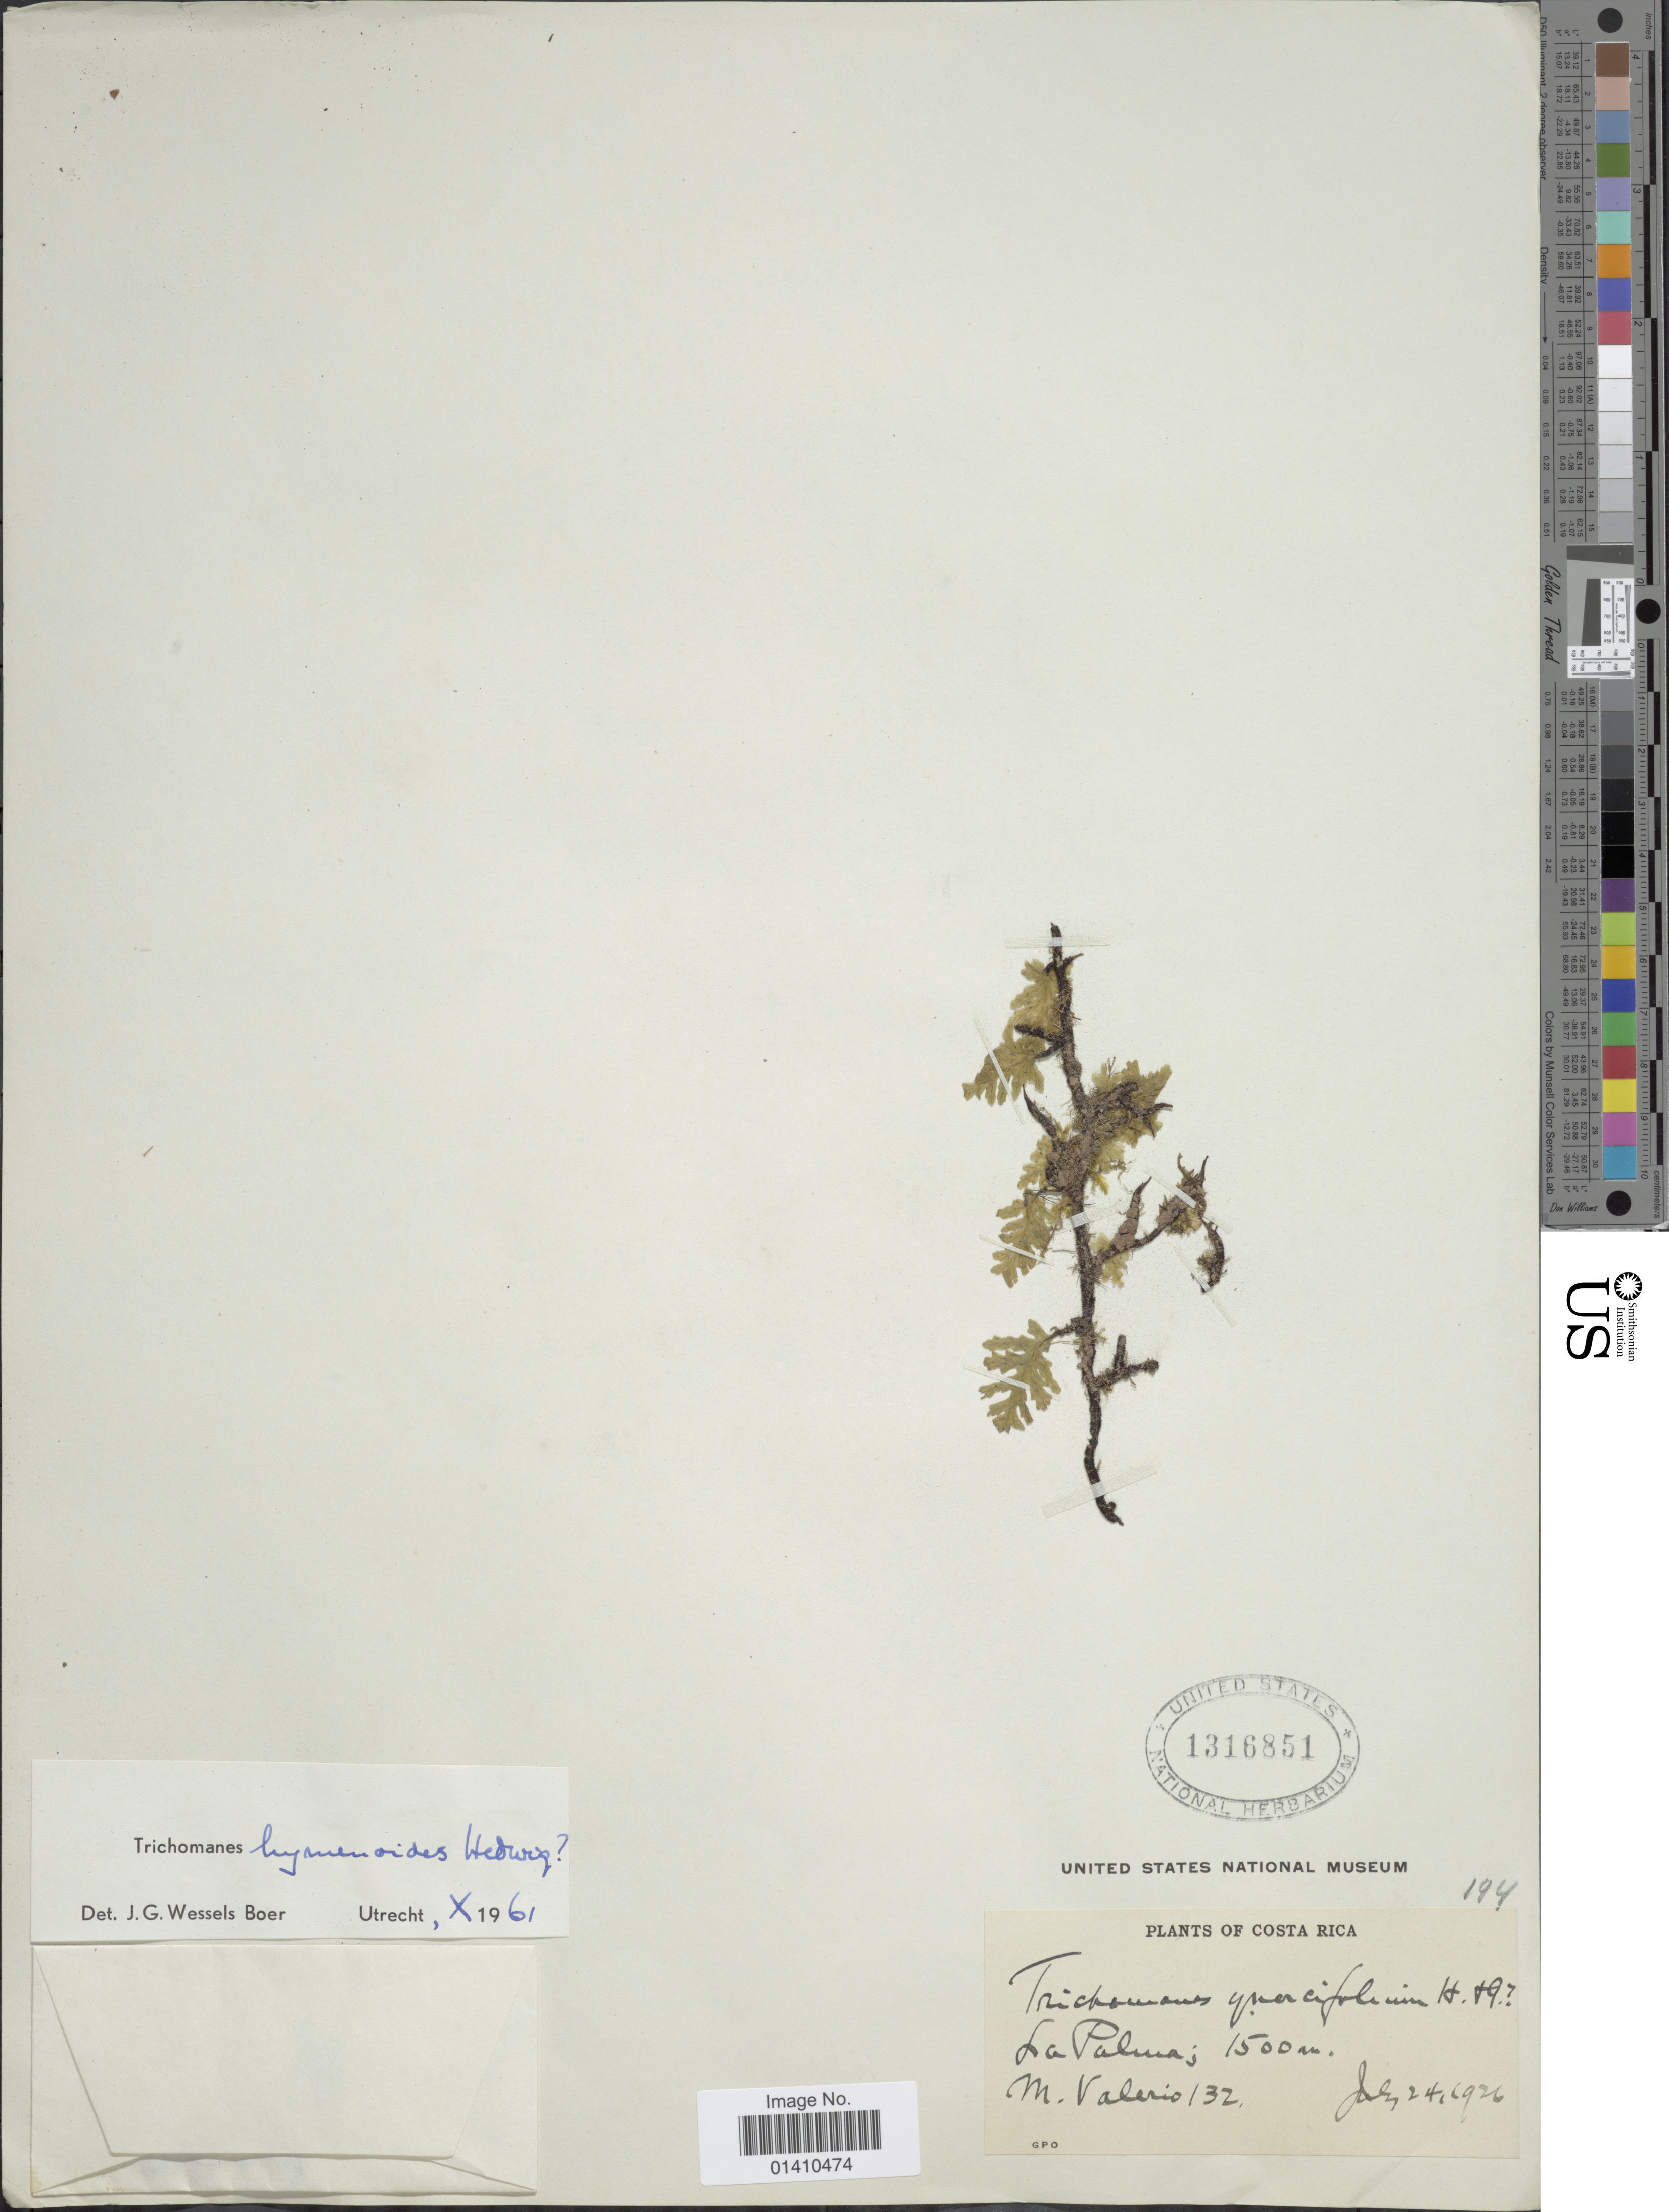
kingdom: Plantae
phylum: Tracheophyta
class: Polypodiopsida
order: Hymenophyllales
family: Hymenophyllaceae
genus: Didymoglossum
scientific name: Didymoglossum hymenoides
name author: (Hedw.) Copel.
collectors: M. Valerio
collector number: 132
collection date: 1926-01-24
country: Costa Rica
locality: La Palma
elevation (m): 1500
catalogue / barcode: US 1316851